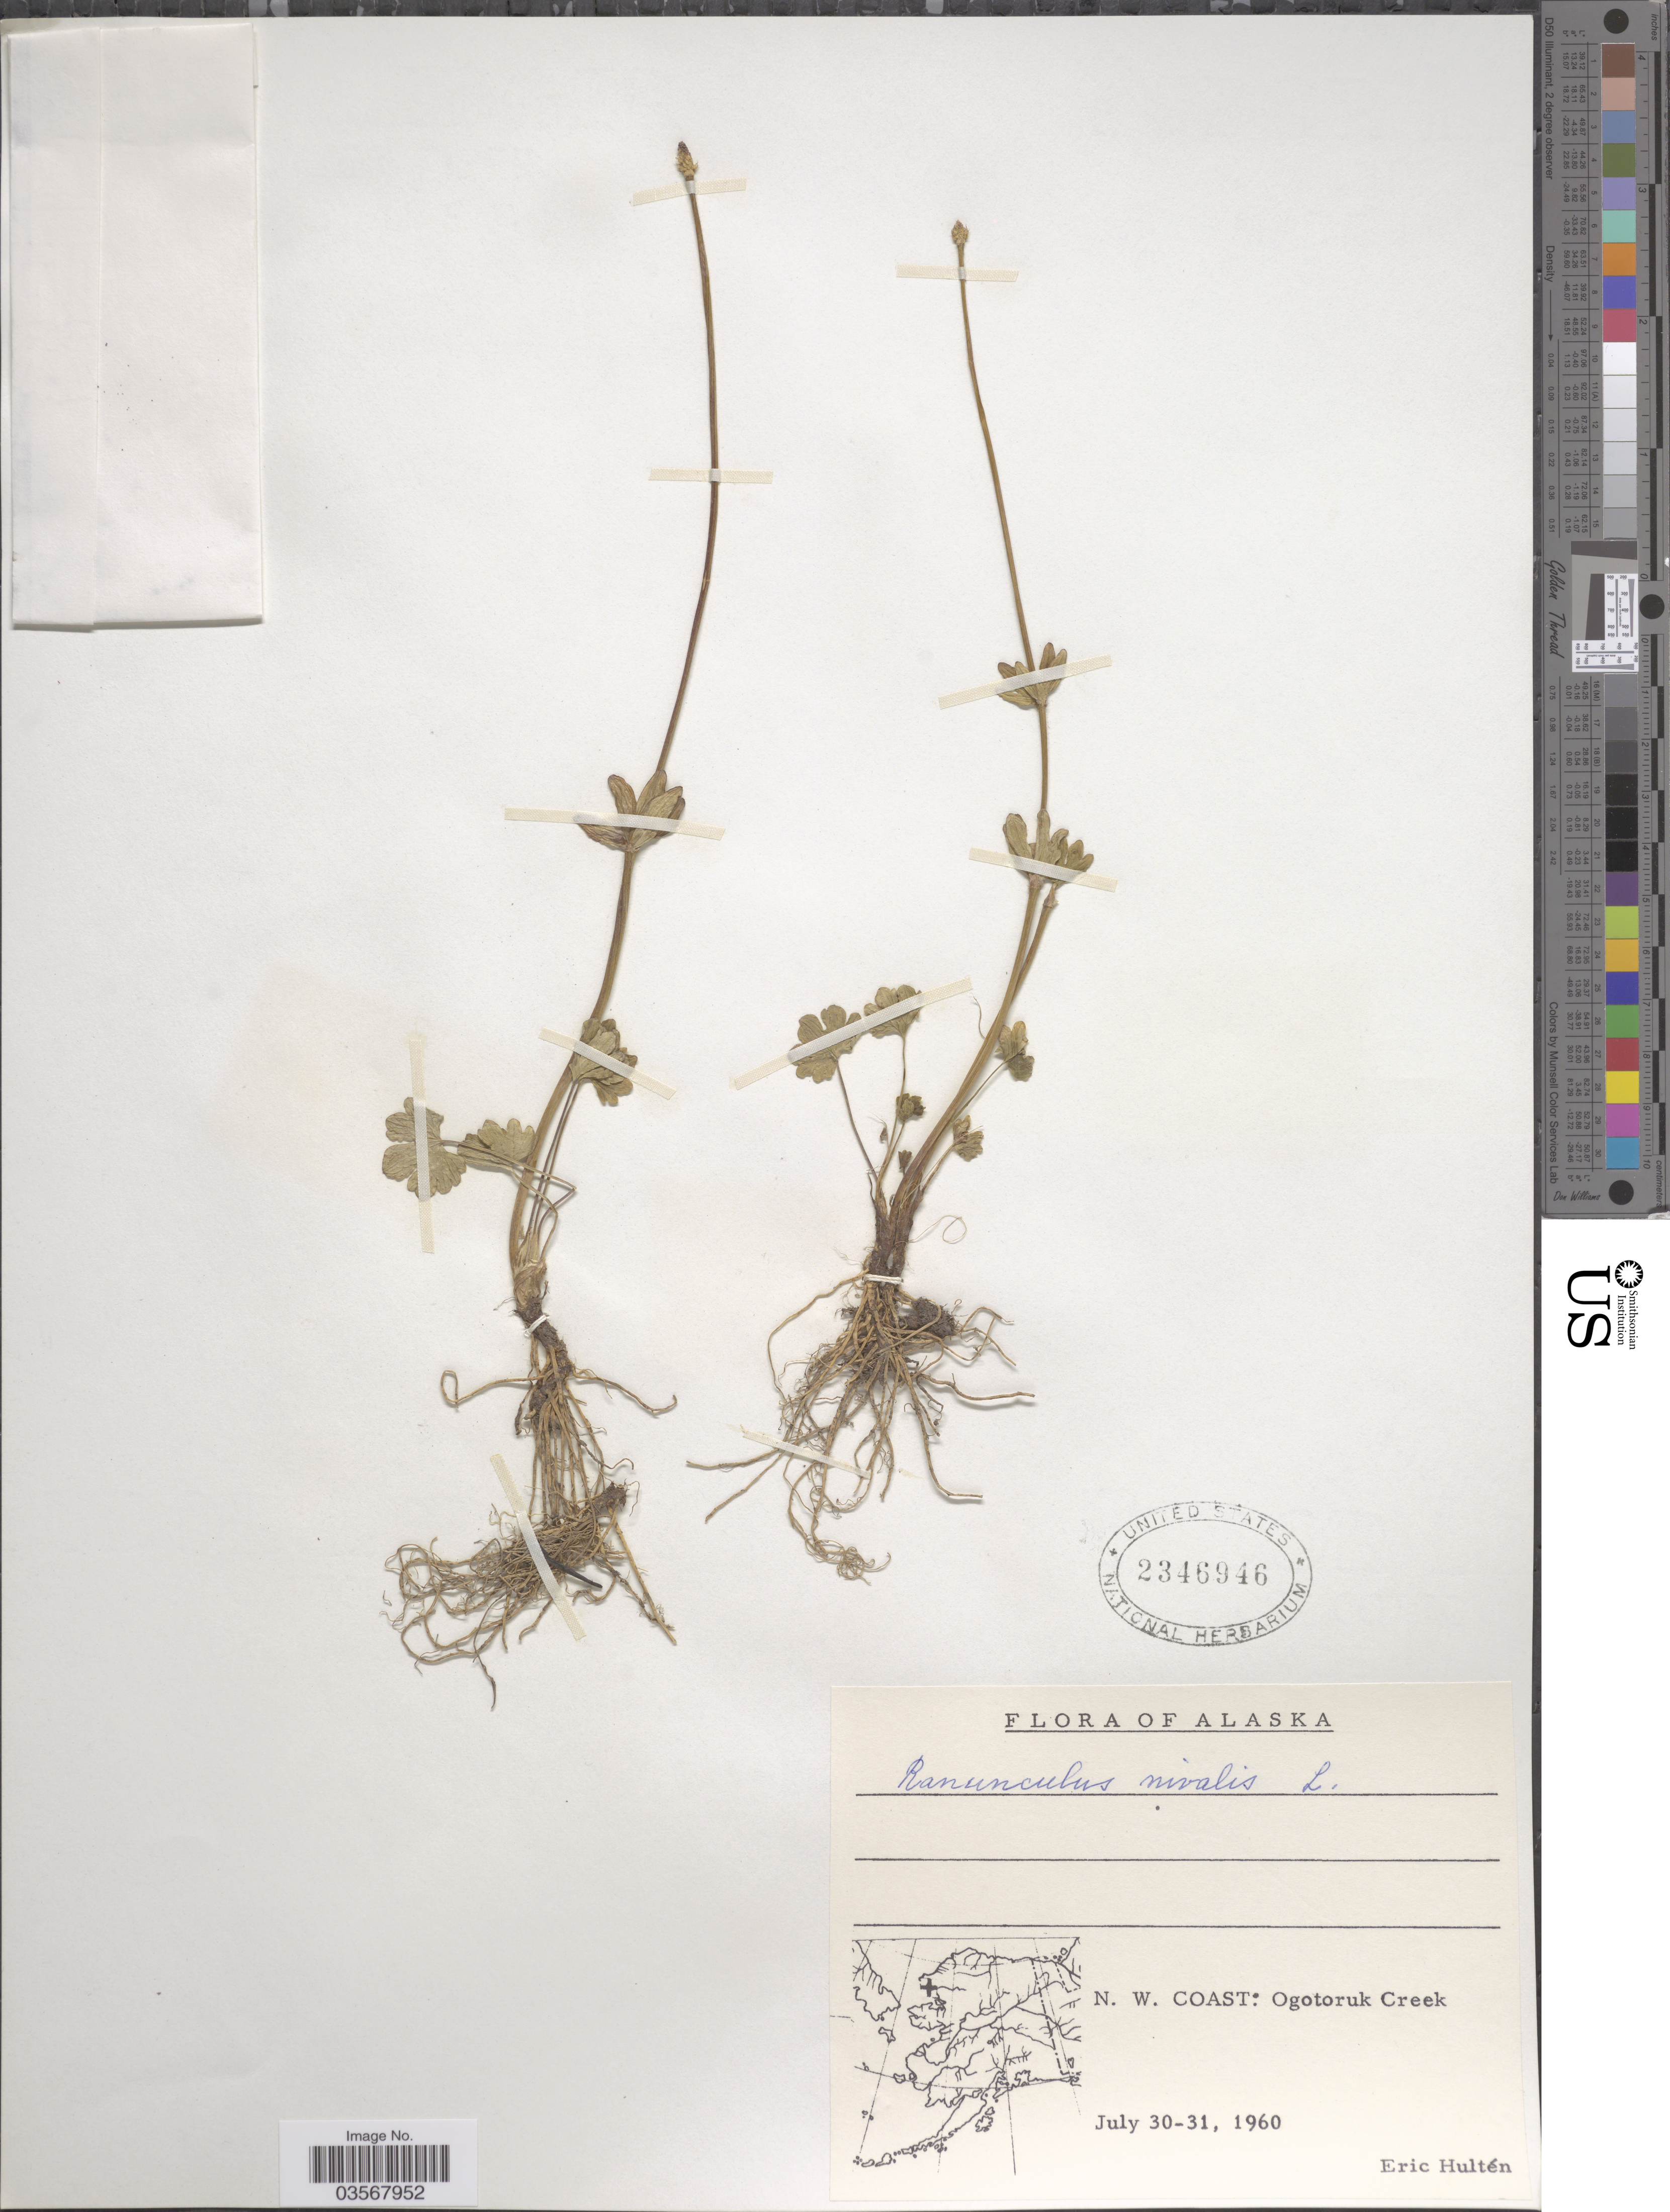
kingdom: Plantae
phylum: Tracheophyta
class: Magnoliopsida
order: Ranunculales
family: Ranunculaceae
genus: Ranunculus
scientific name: Ranunculus nivalis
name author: L.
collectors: E. G. Hultén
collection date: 1960-07-30/1960-07-31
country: United States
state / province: Alaska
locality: N. W. Coast: Ogotoruk Creek.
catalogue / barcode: US 2346946